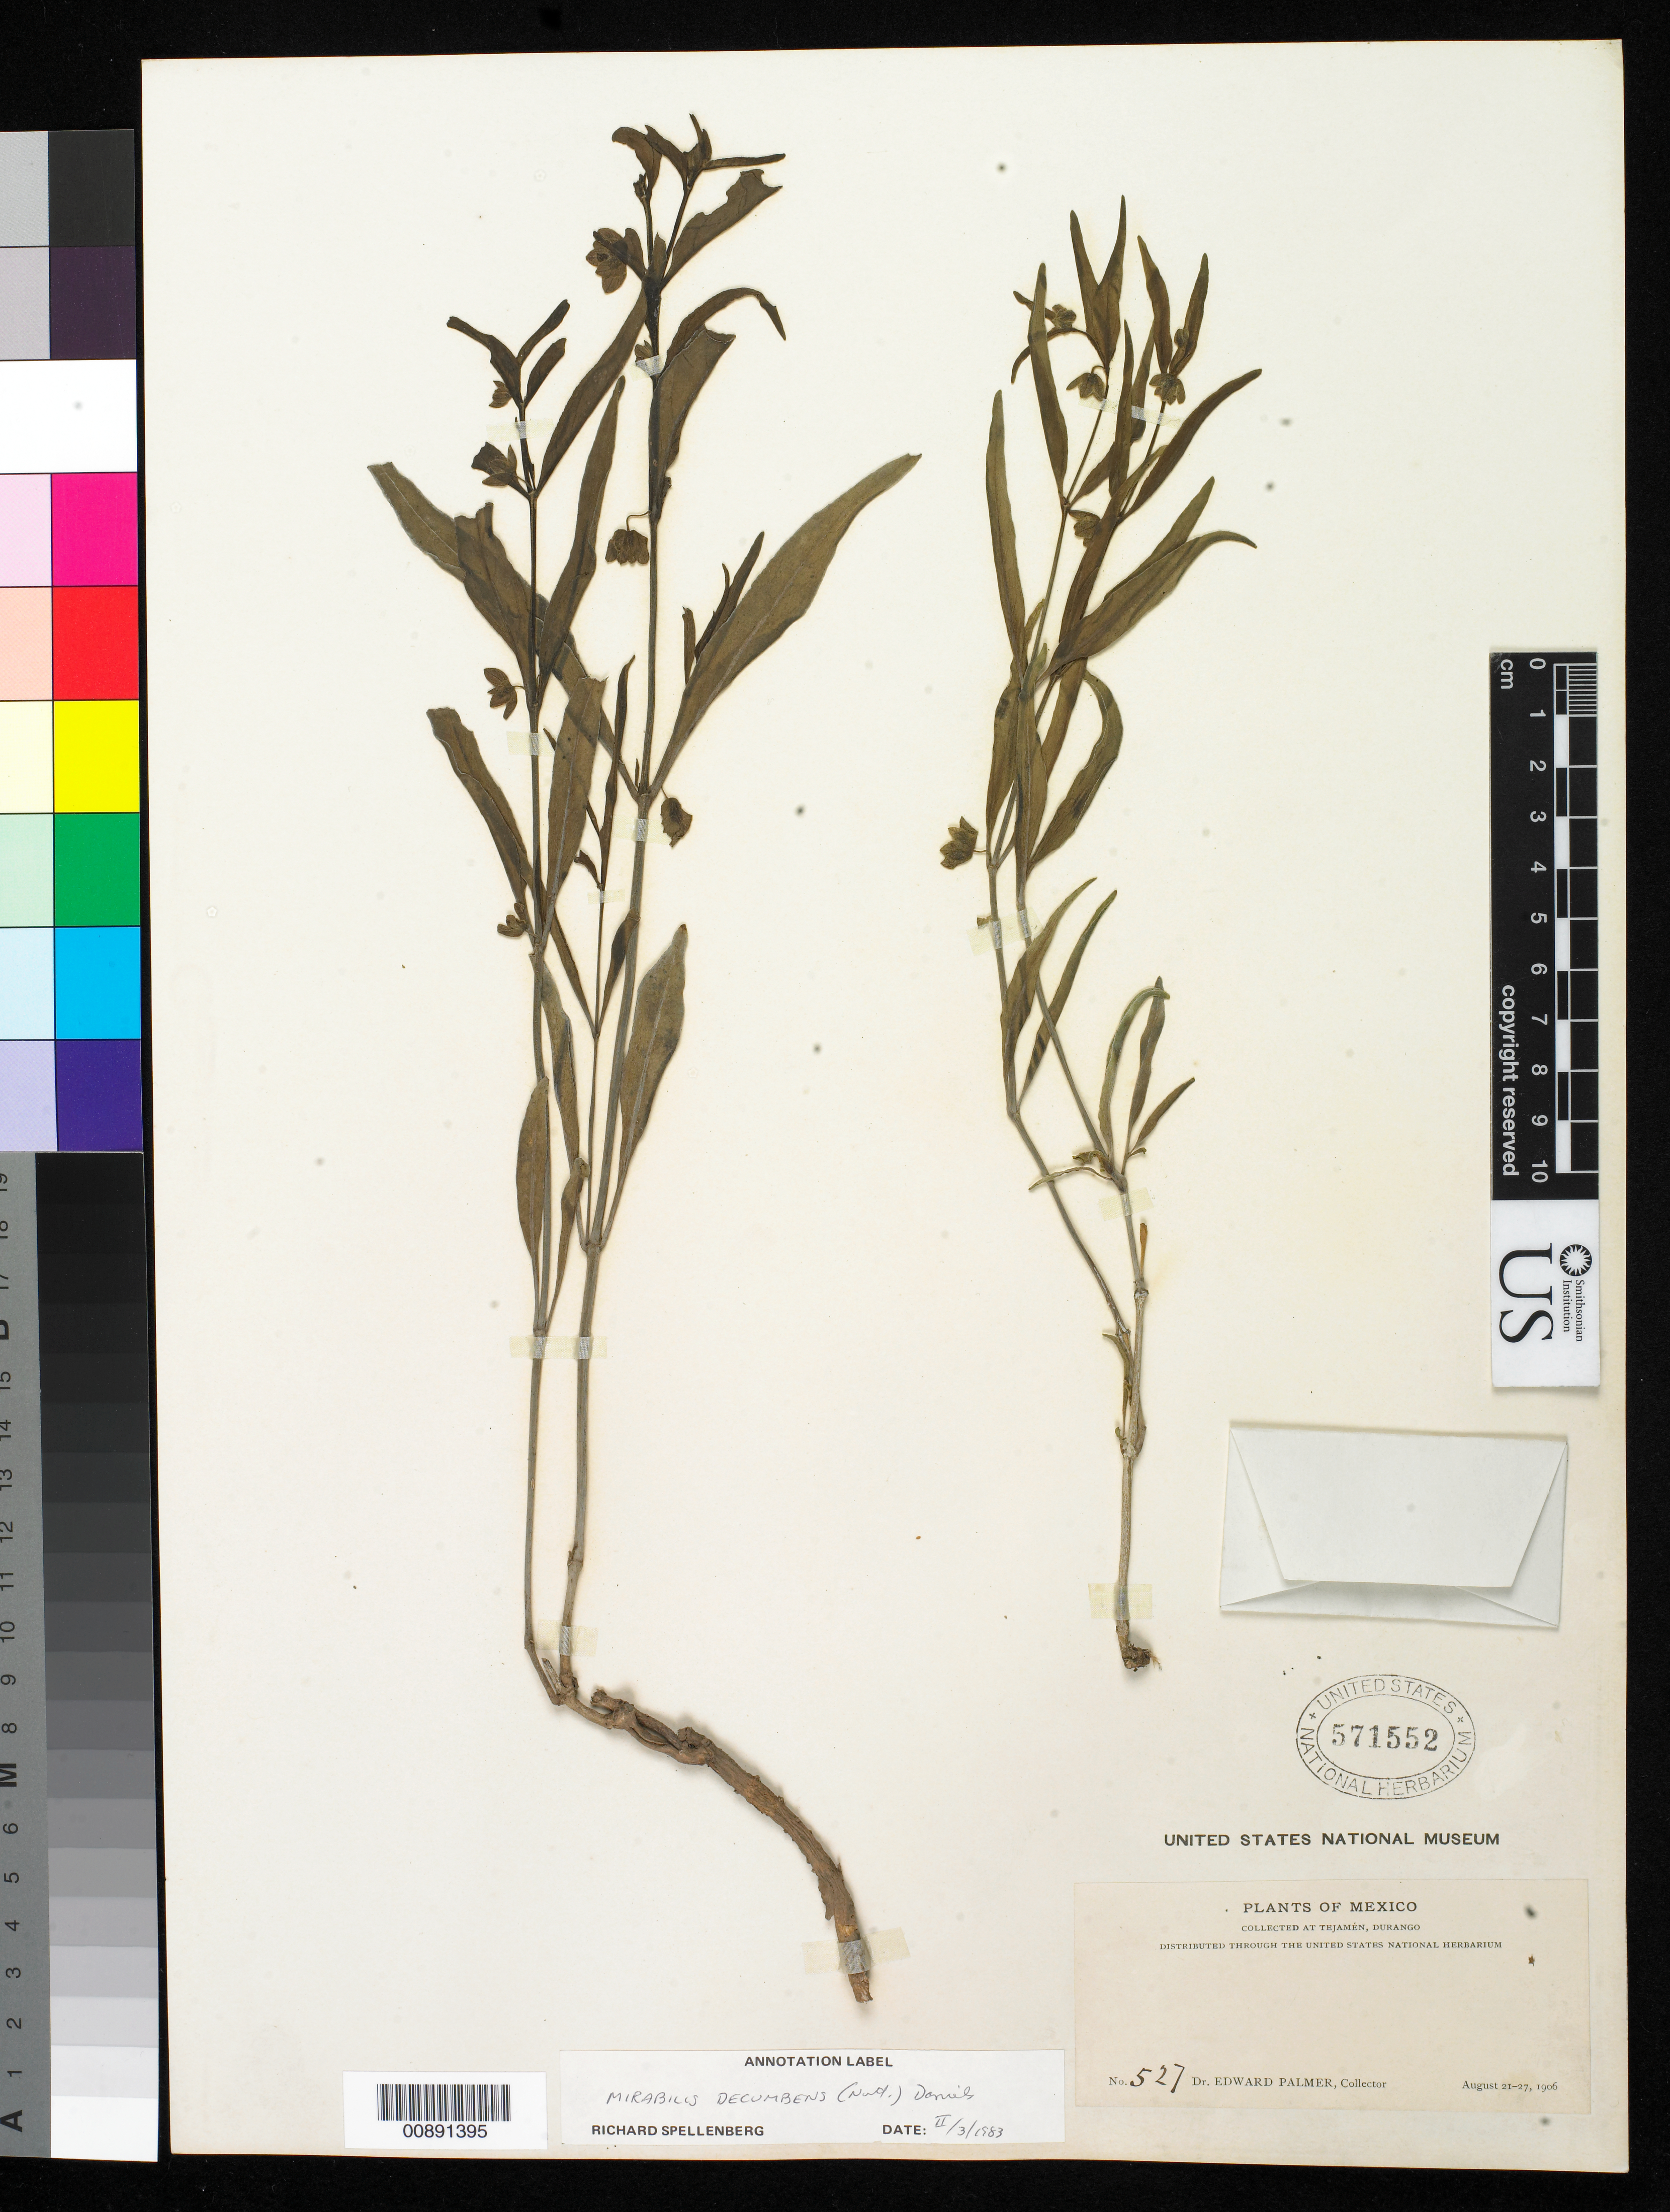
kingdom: Plantae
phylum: Tracheophyta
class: Magnoliopsida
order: Caryophyllales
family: Nyctaginaceae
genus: Mirabilis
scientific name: Mirabilis decumbens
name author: (Nutt.) Daniels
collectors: E. Palmer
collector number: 527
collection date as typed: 21 Aug 1906 to 27 Aug 1906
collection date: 1906-08-21/1906-08-27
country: Mexico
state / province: Durango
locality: Tejamén, Durango.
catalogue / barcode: US 571552